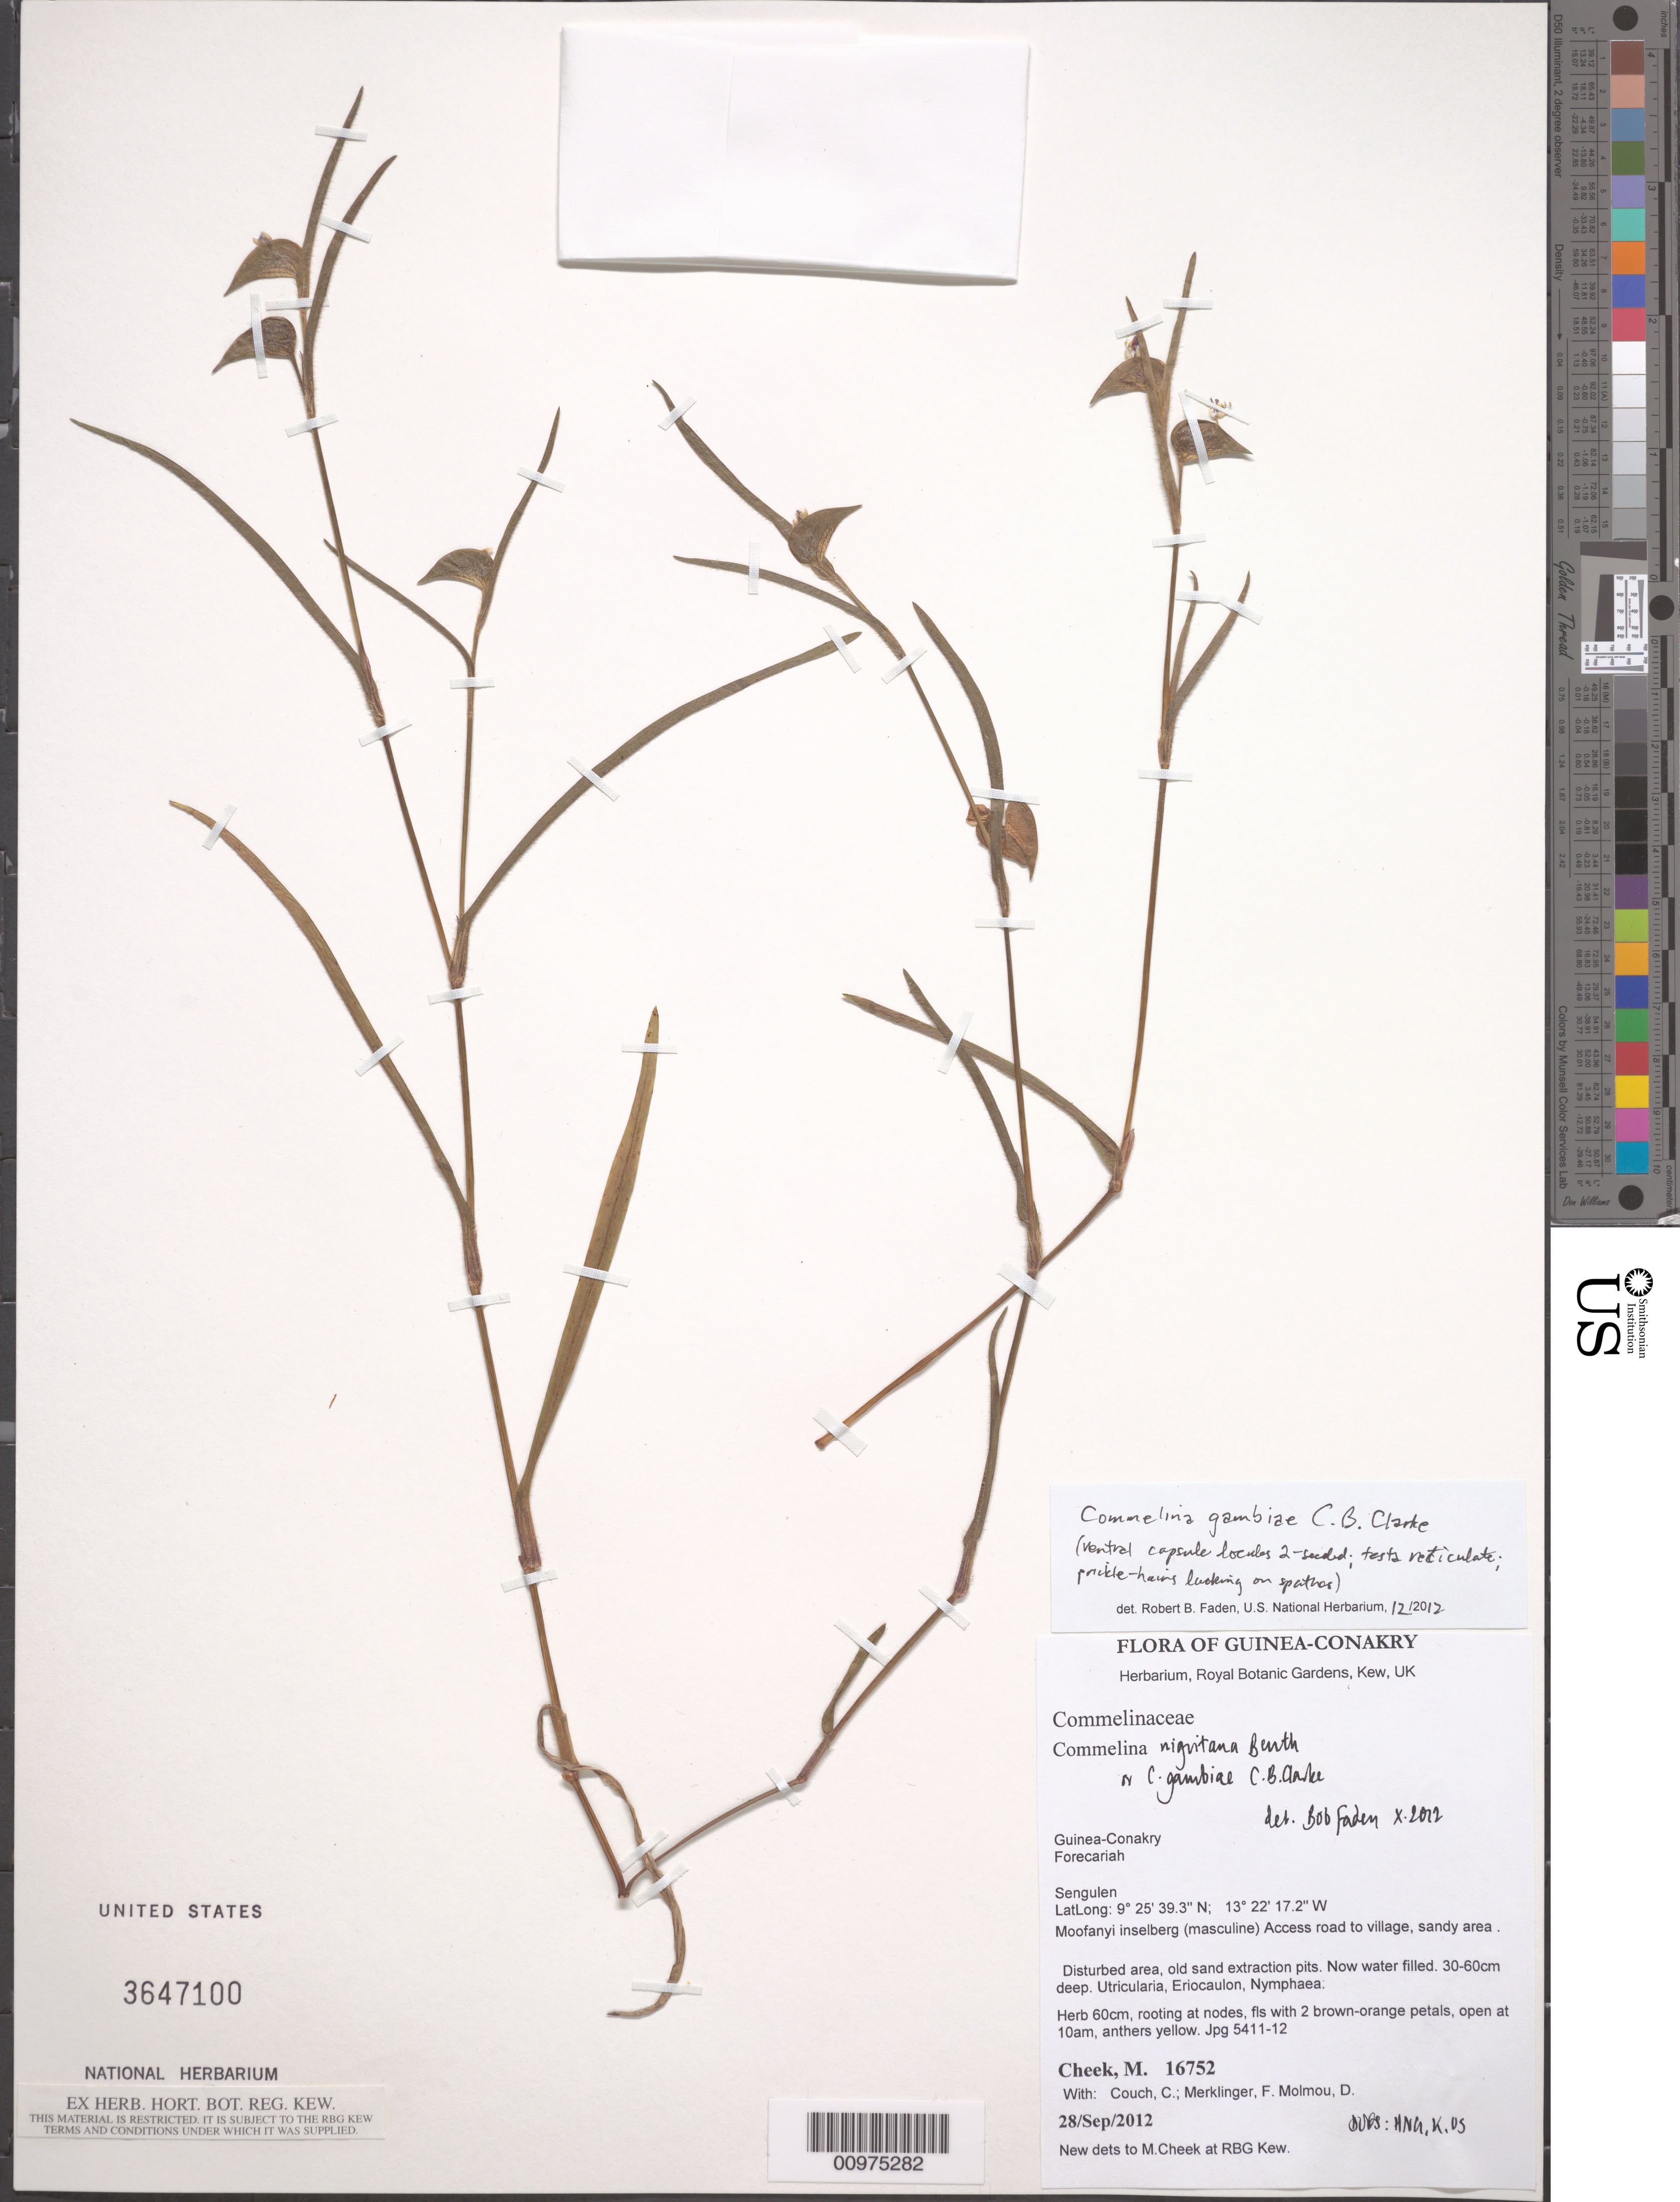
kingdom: Plantae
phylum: Tracheophyta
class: Liliopsida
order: Commelinales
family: Commelinaceae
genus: Commelina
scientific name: Commelina gambiae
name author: C.B. Clarke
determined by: Faden, Robert B., (US), Smithsonian Institution - National Museum of Natural History (UNITED STATES)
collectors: M. Cheek et al.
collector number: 16752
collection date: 2012-09-28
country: Guinea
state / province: Kindia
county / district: Forecariah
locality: Moofani inselberg (masculine) Access road to village, sandy area.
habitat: Disturbed area, old sand extraction pits. Now water filled. 30-60cm deep. Utricularia, Eriocaulon, Nymphaea.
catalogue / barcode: US 3647100